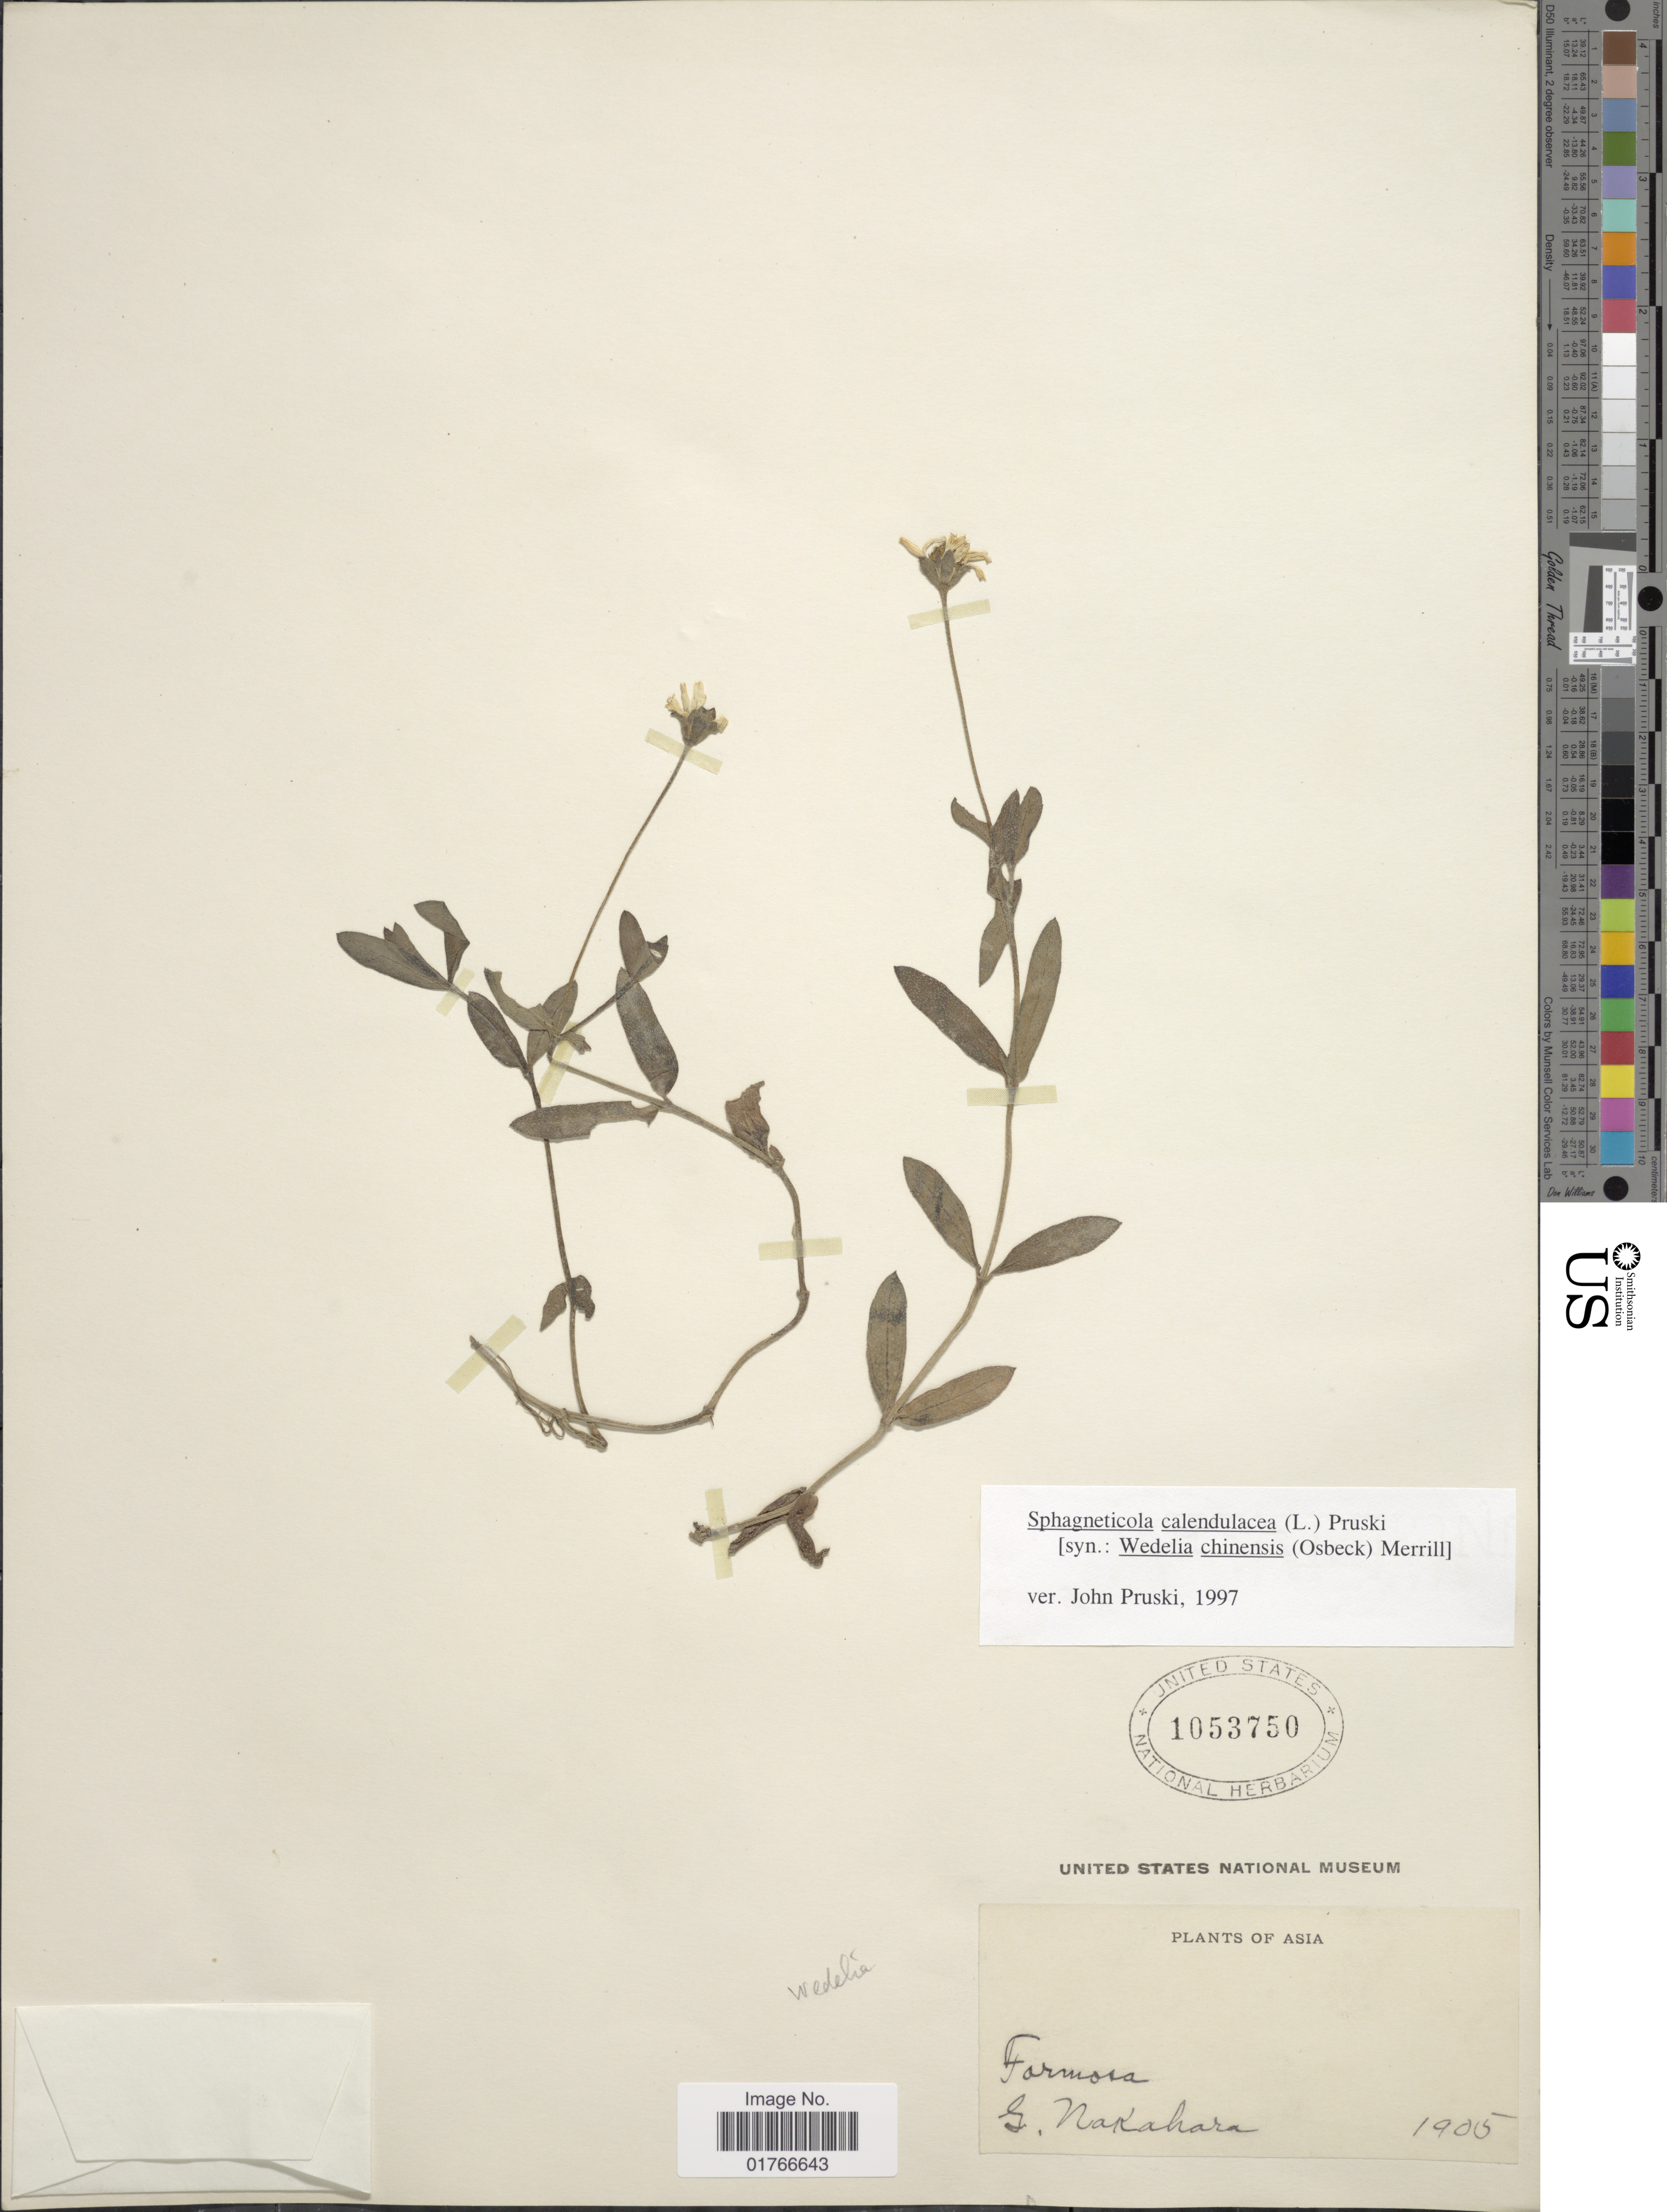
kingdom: Plantae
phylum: Tracheophyta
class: Magnoliopsida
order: Asterales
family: Asteraceae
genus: Sphagneticola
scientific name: Sphagneticola calendulacea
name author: (L.) Pruski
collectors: G. Nakahara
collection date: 1905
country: Taiwan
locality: Asia, Formosa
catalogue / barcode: US 1053750